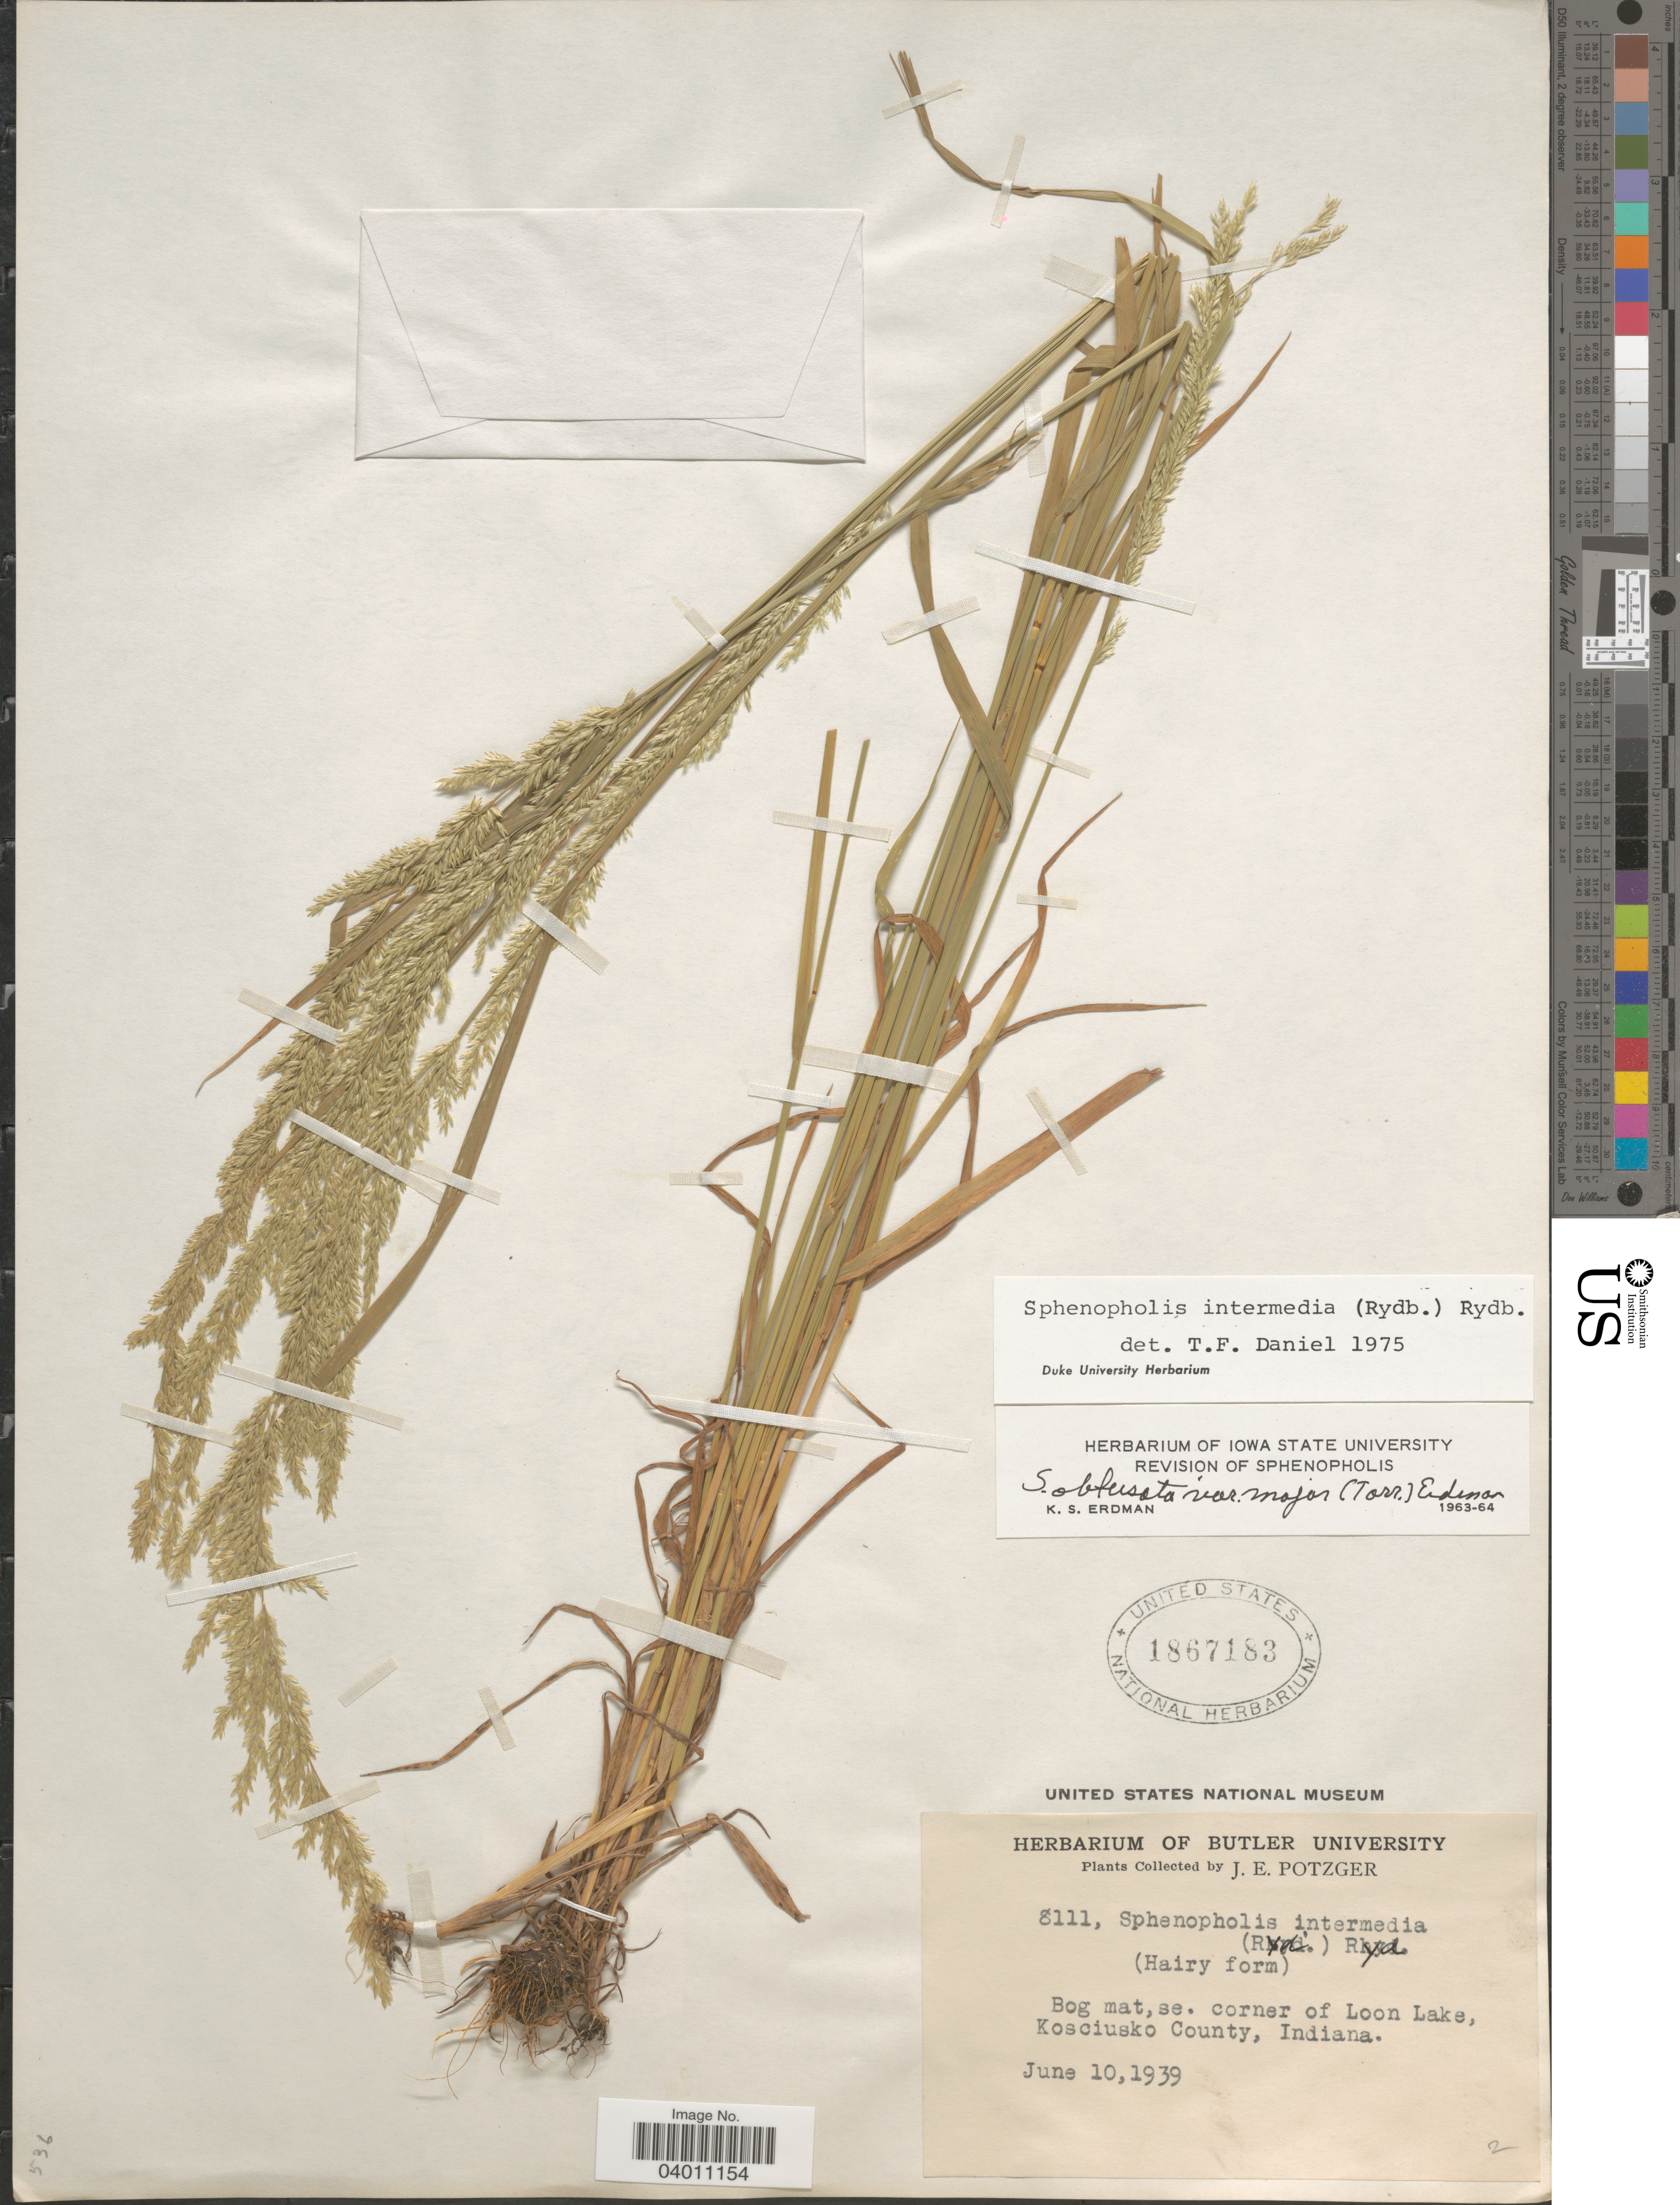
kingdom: Plantae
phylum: Tracheophyta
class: Liliopsida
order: Poales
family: Poaceae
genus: Sphenopholis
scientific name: Sphenopholis intermedia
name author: (Rydb.) Rydb.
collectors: J. Potzger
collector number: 8111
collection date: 1939-06-10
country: United States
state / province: Indiana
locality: Bog mat, se. corner of Loon Lake, Kosciusko County.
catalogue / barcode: US 1867183